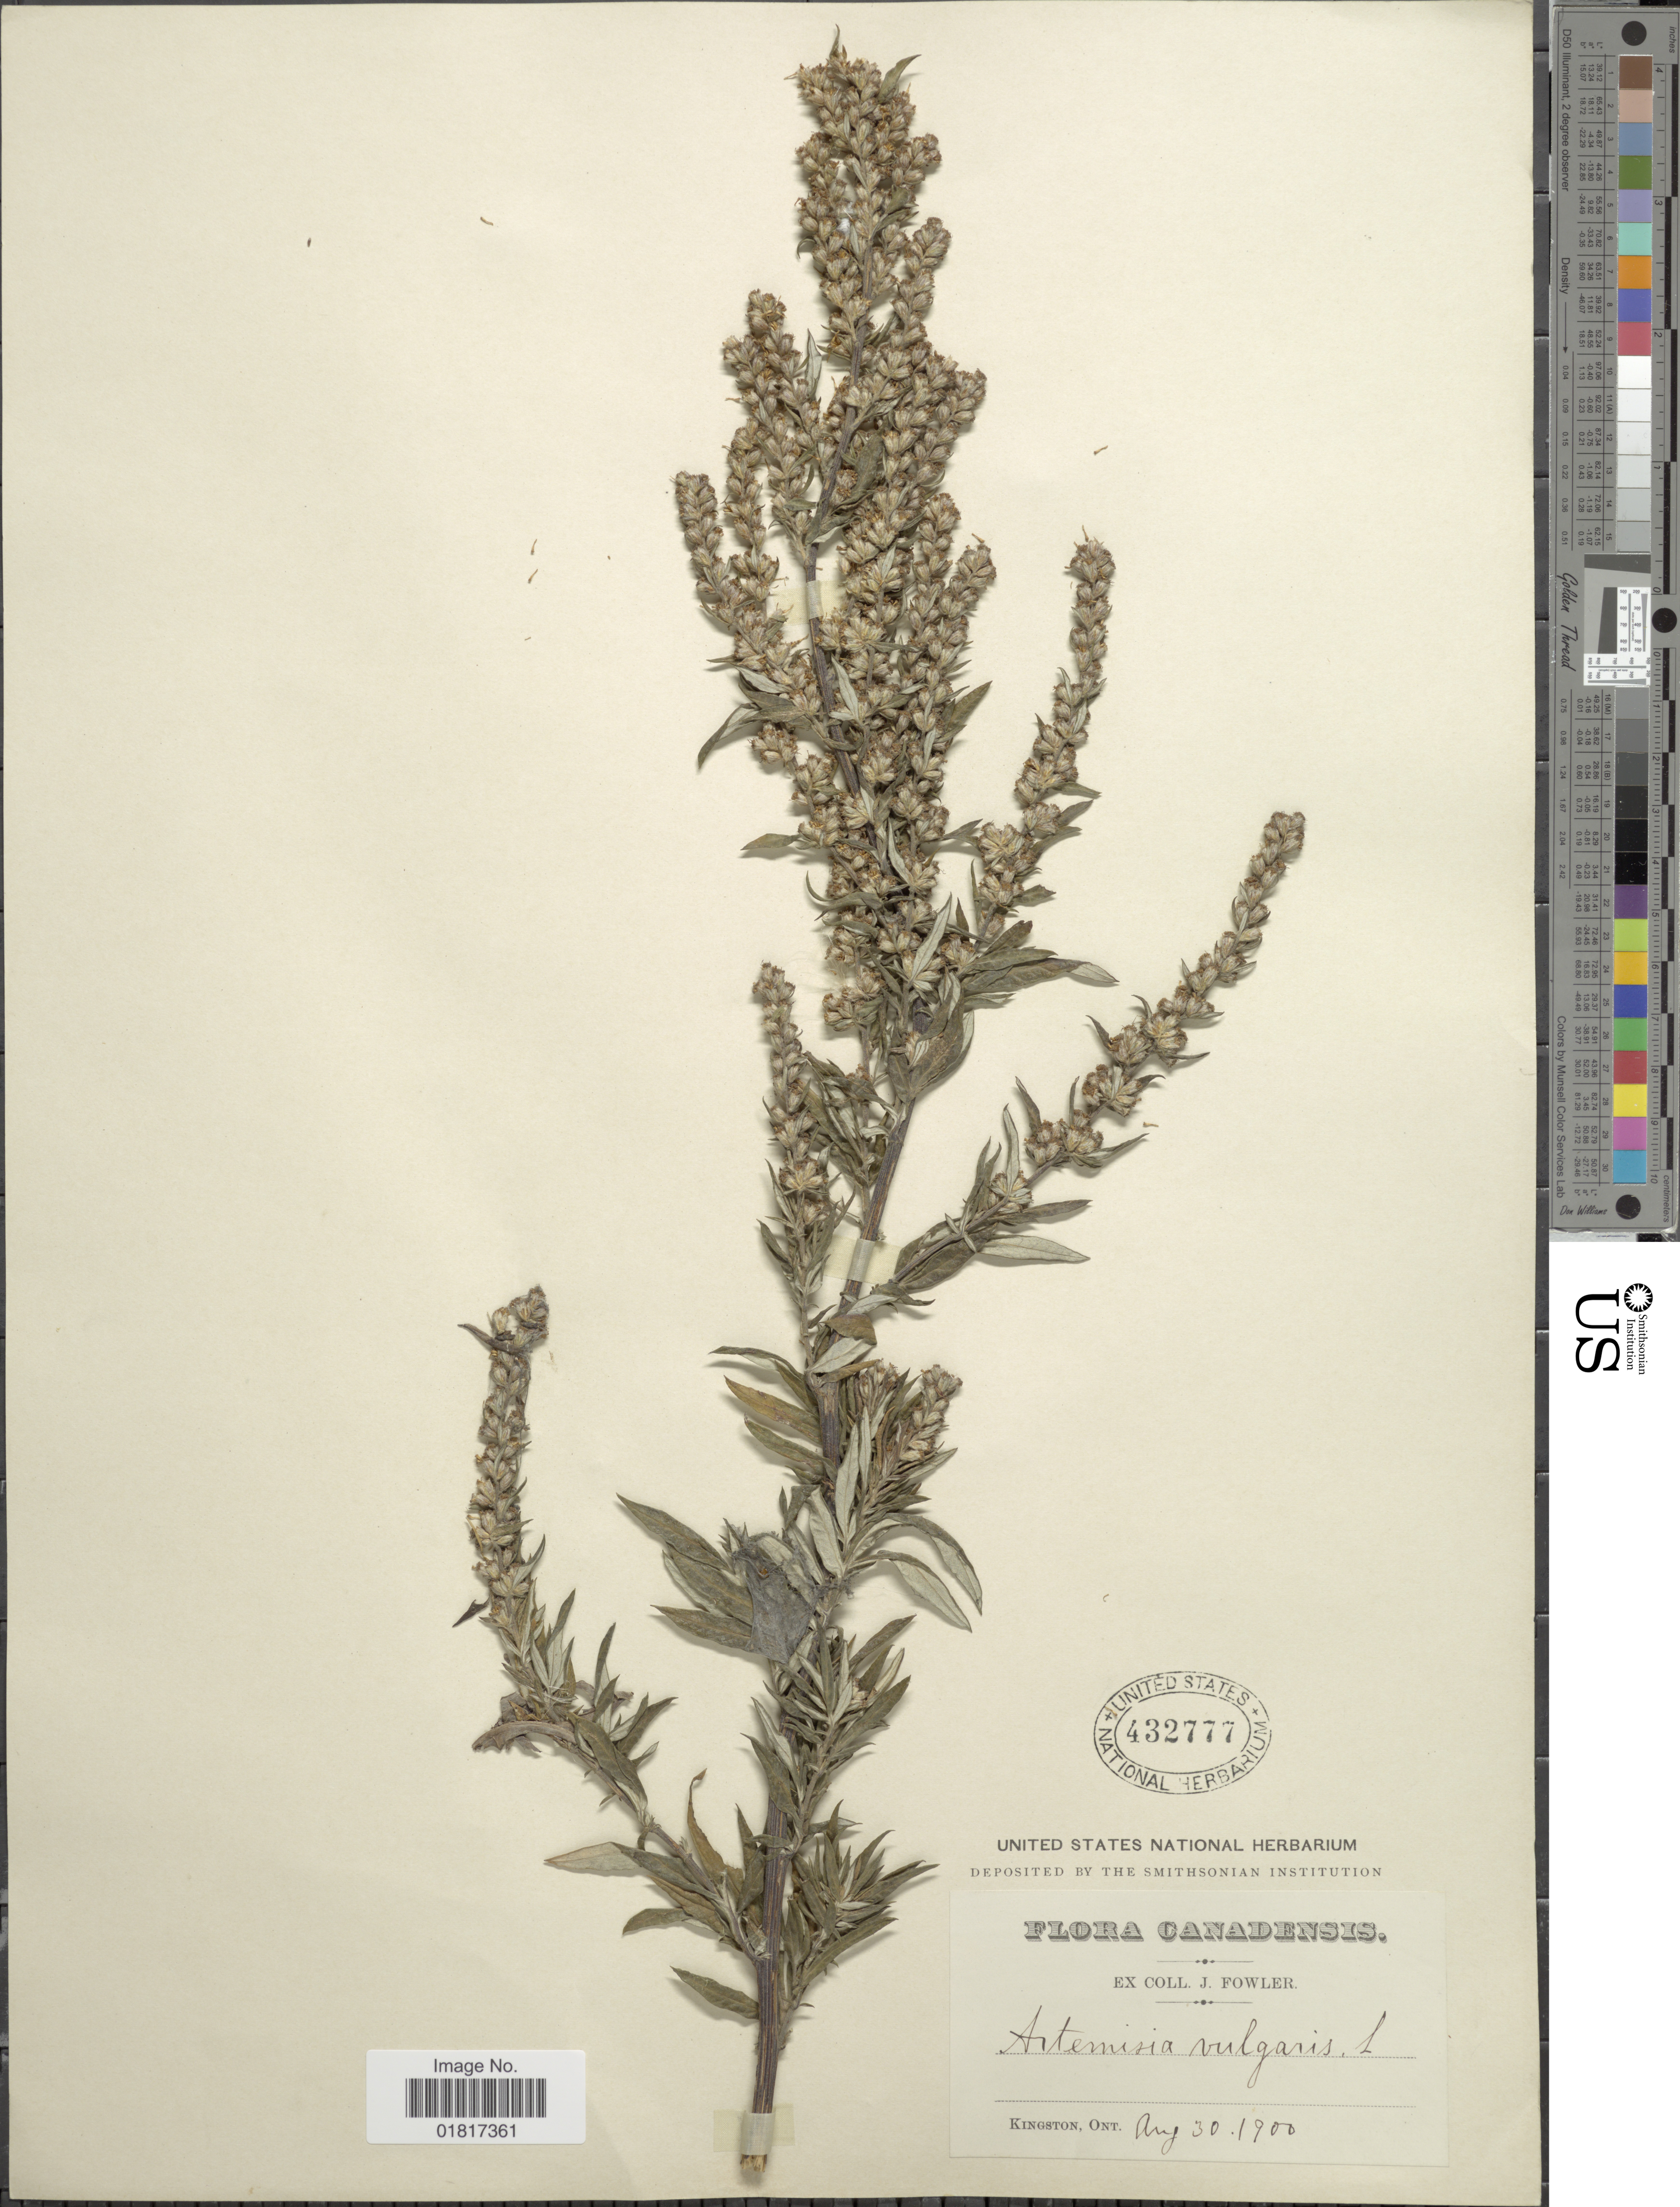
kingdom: Plantae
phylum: Tracheophyta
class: Magnoliopsida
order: Asterales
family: Asteraceae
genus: Artemisia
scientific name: Artemisia vulgaris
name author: L.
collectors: J. P. Fowler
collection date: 1900-08-30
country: Canada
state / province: Ontario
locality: Kingston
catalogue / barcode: US 432777